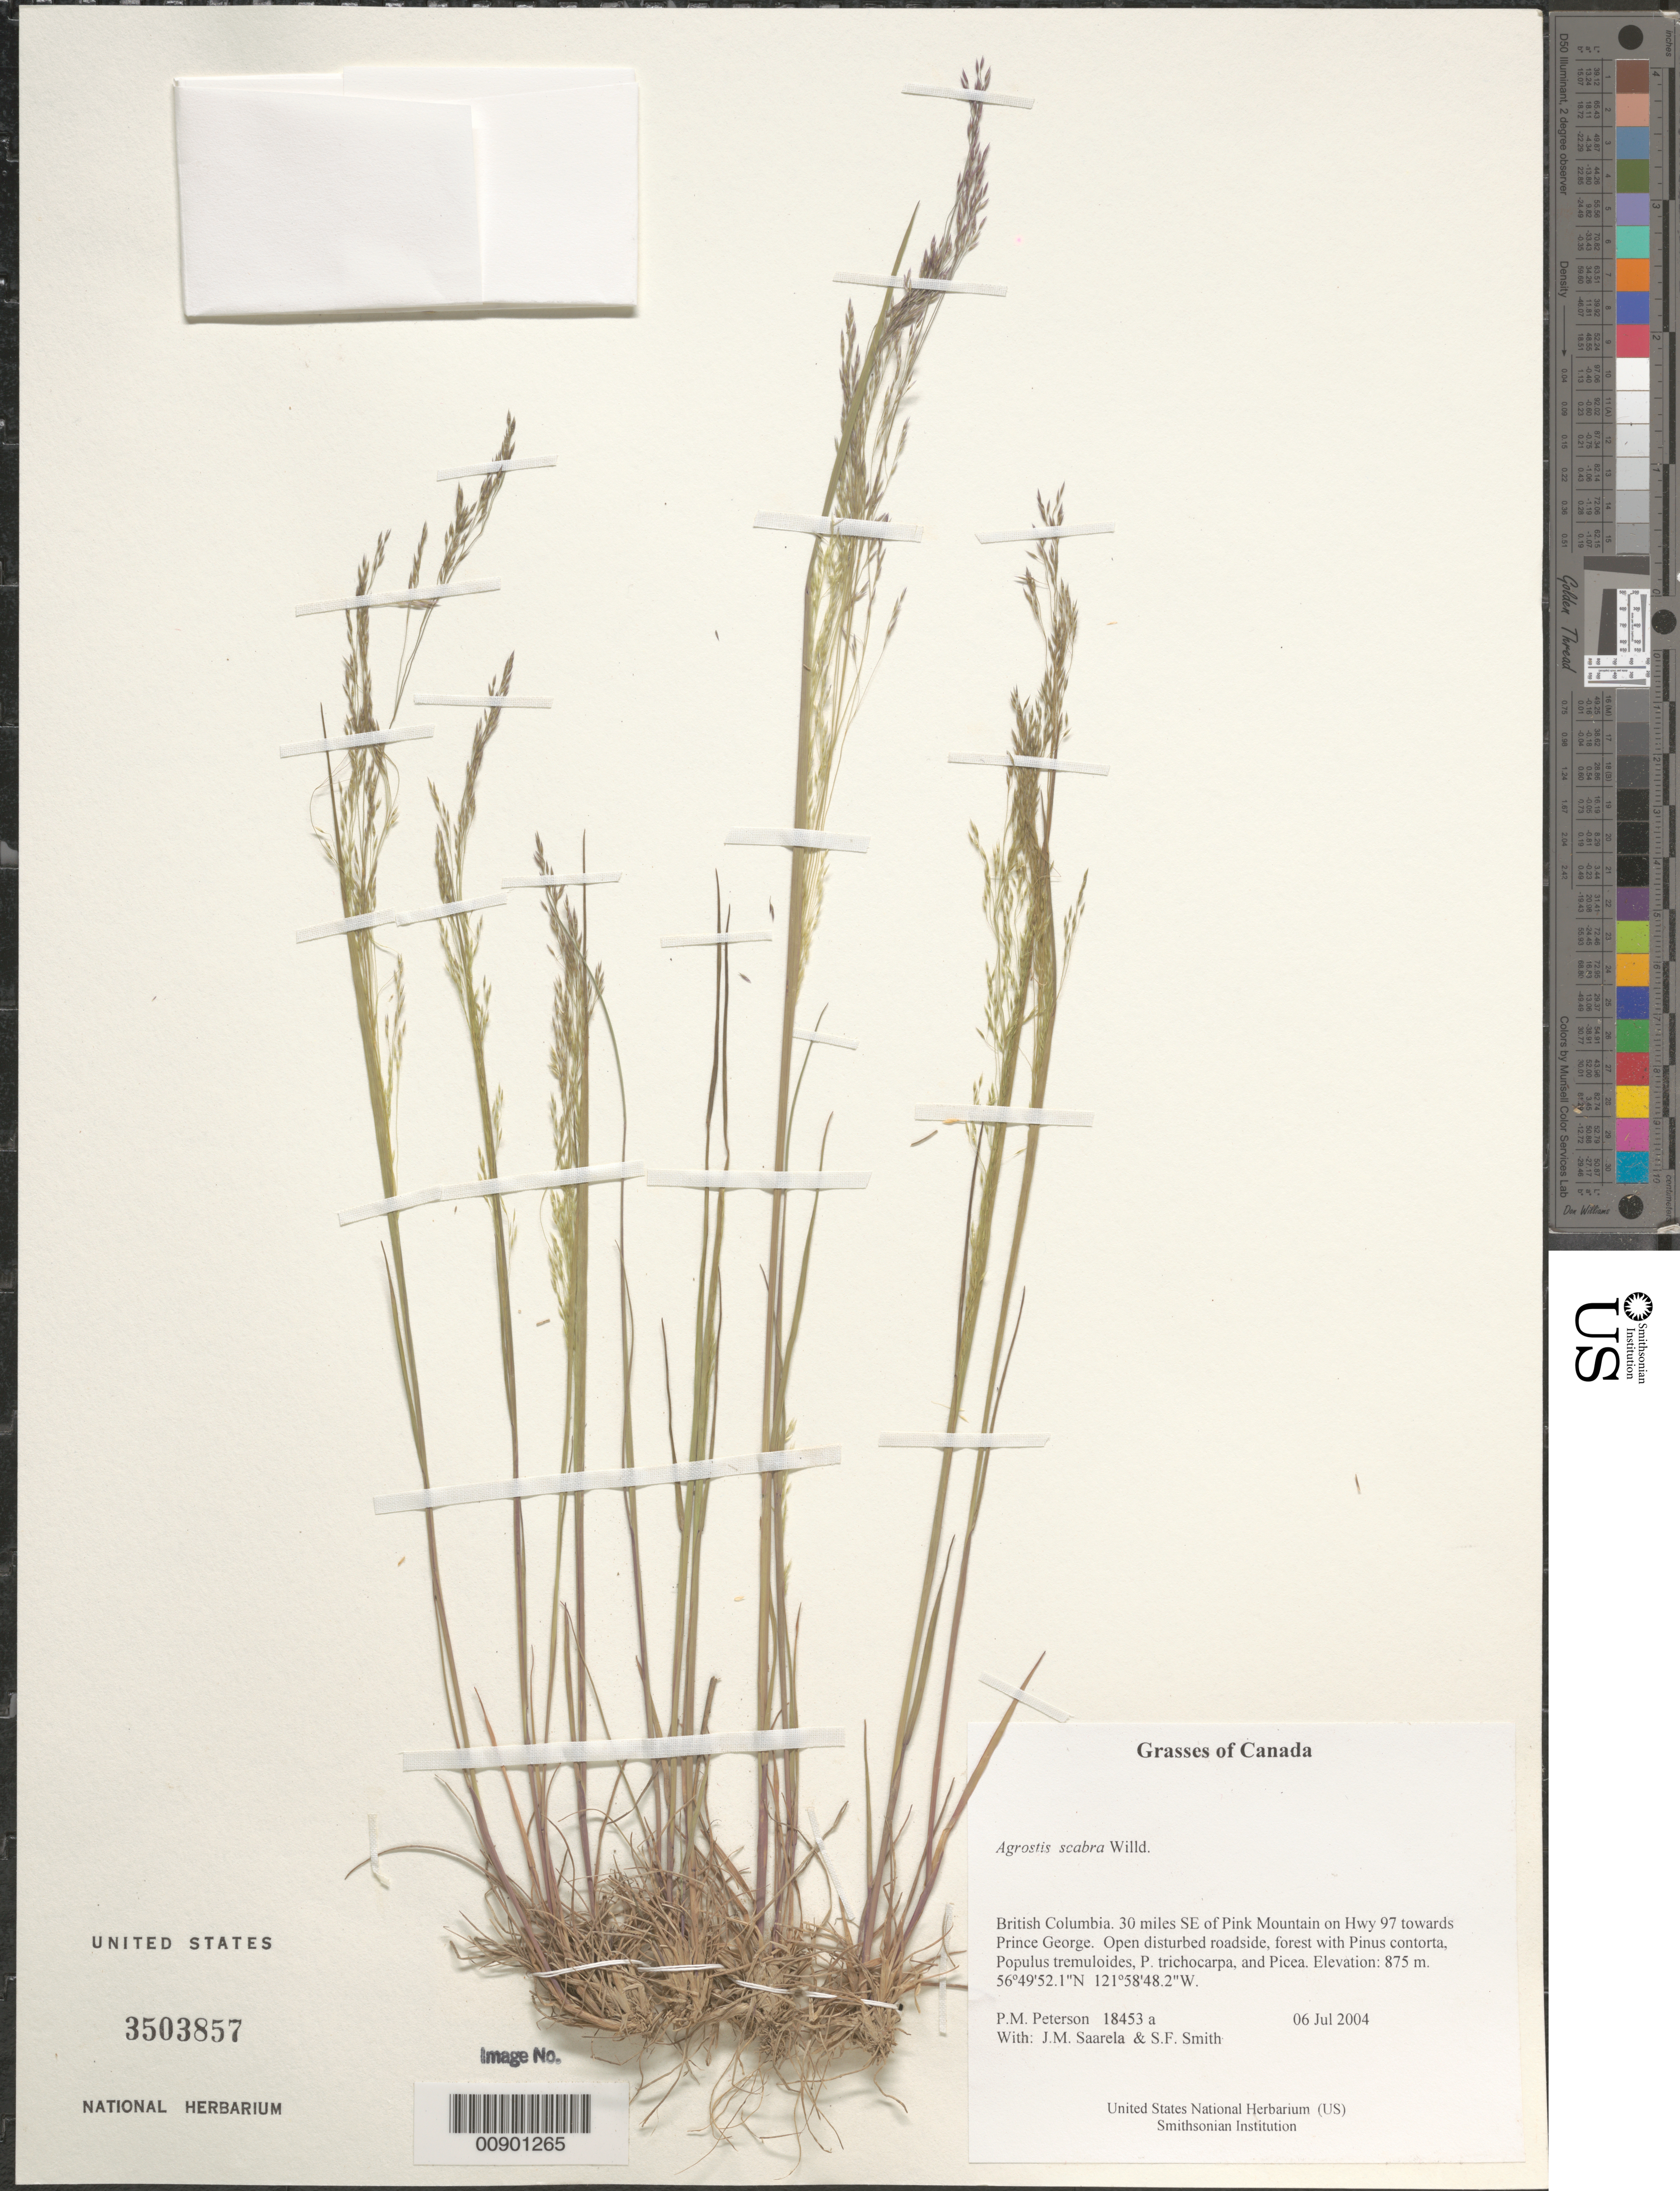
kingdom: Plantae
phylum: Tracheophyta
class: Liliopsida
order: Poales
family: Poaceae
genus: Agrostis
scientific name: Agrostis scabra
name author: Willd.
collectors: P. M. Peterson, J. Saarela & S.F. Smith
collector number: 18453 a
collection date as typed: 06 Jul 2004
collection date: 2004-07-06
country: Canada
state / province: British Columbia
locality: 30 miles SE of Pink Mountain on Hwy 97 towards Prince George. Open disturbed roadside, forest with Pinus contorta, Populus tremuloides, P. trichocarpa, and Picea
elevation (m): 875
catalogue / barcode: US 3502657